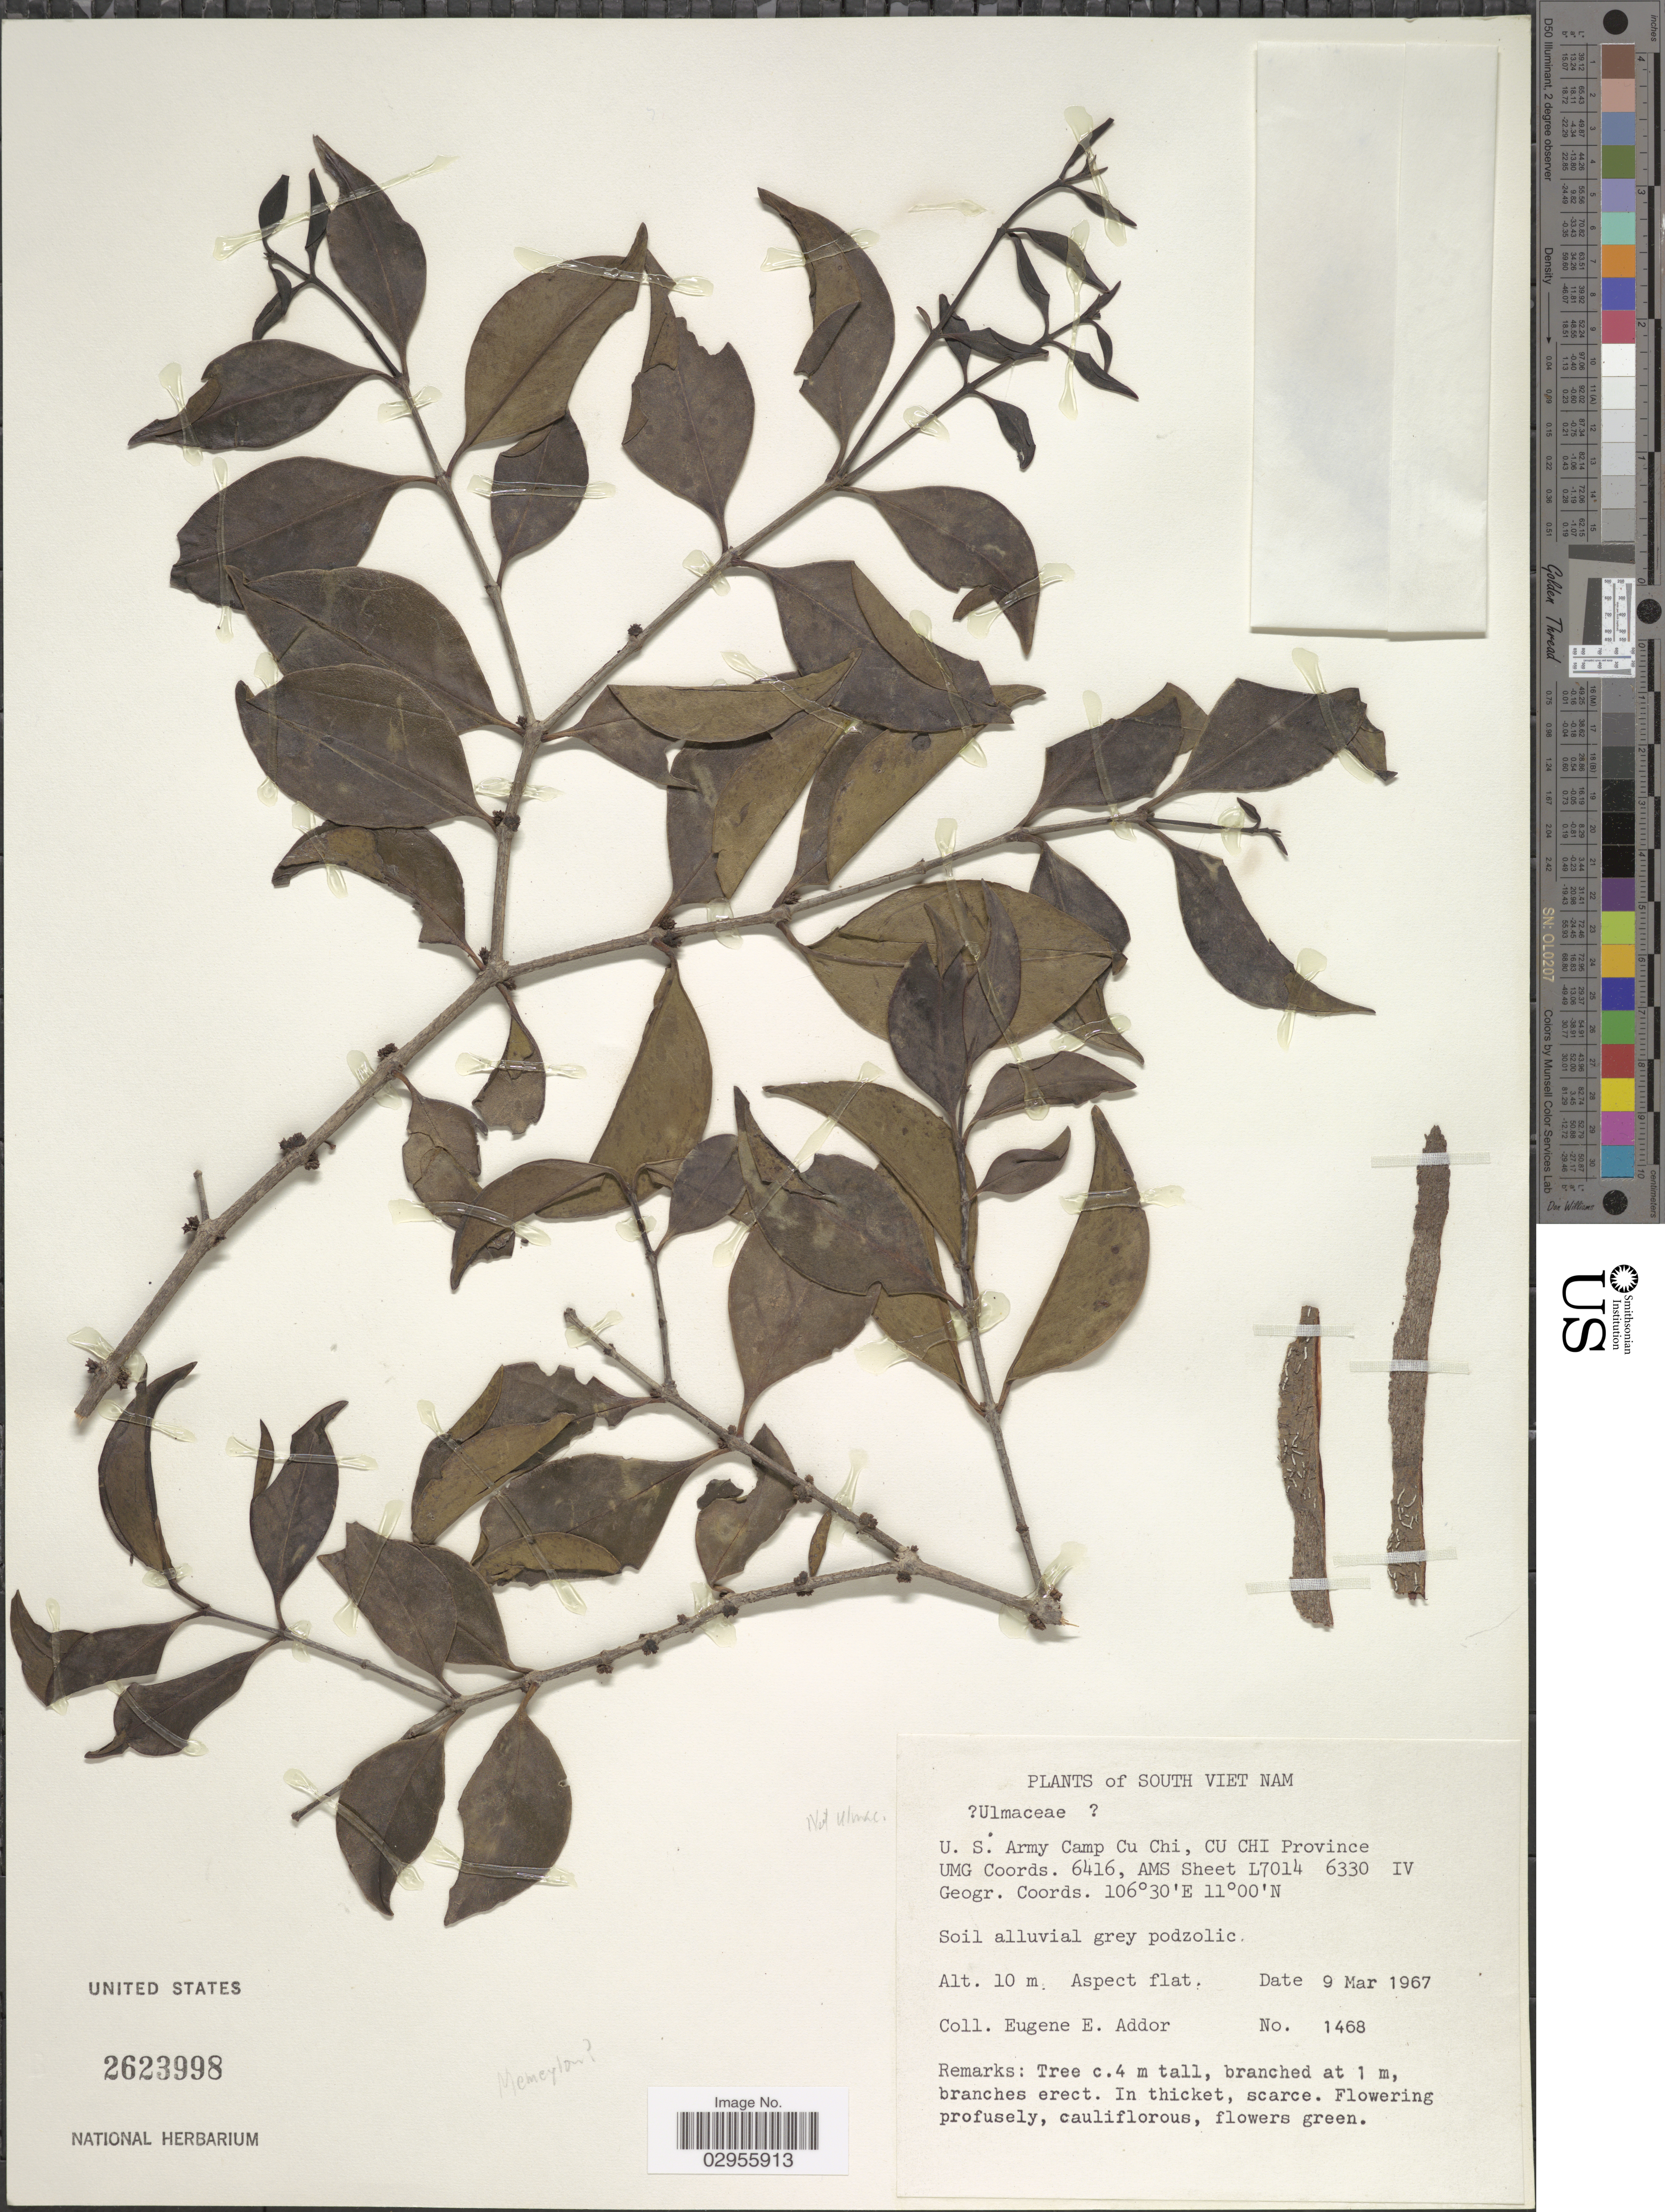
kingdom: Plantae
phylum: Tracheophyta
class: Magnoliopsida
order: Myrtales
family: Melastomataceae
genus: Memecylon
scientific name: Memecylon sp.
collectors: E. E. Addor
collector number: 1468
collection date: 1967-03-09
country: Vietnam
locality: South Viet Nam. U.S. Army Camp Cu Chi, Cu Chi Province. UMG Coords. 6416, AMS Sheet L7014 6330 IV.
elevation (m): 10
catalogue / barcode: US 2623998